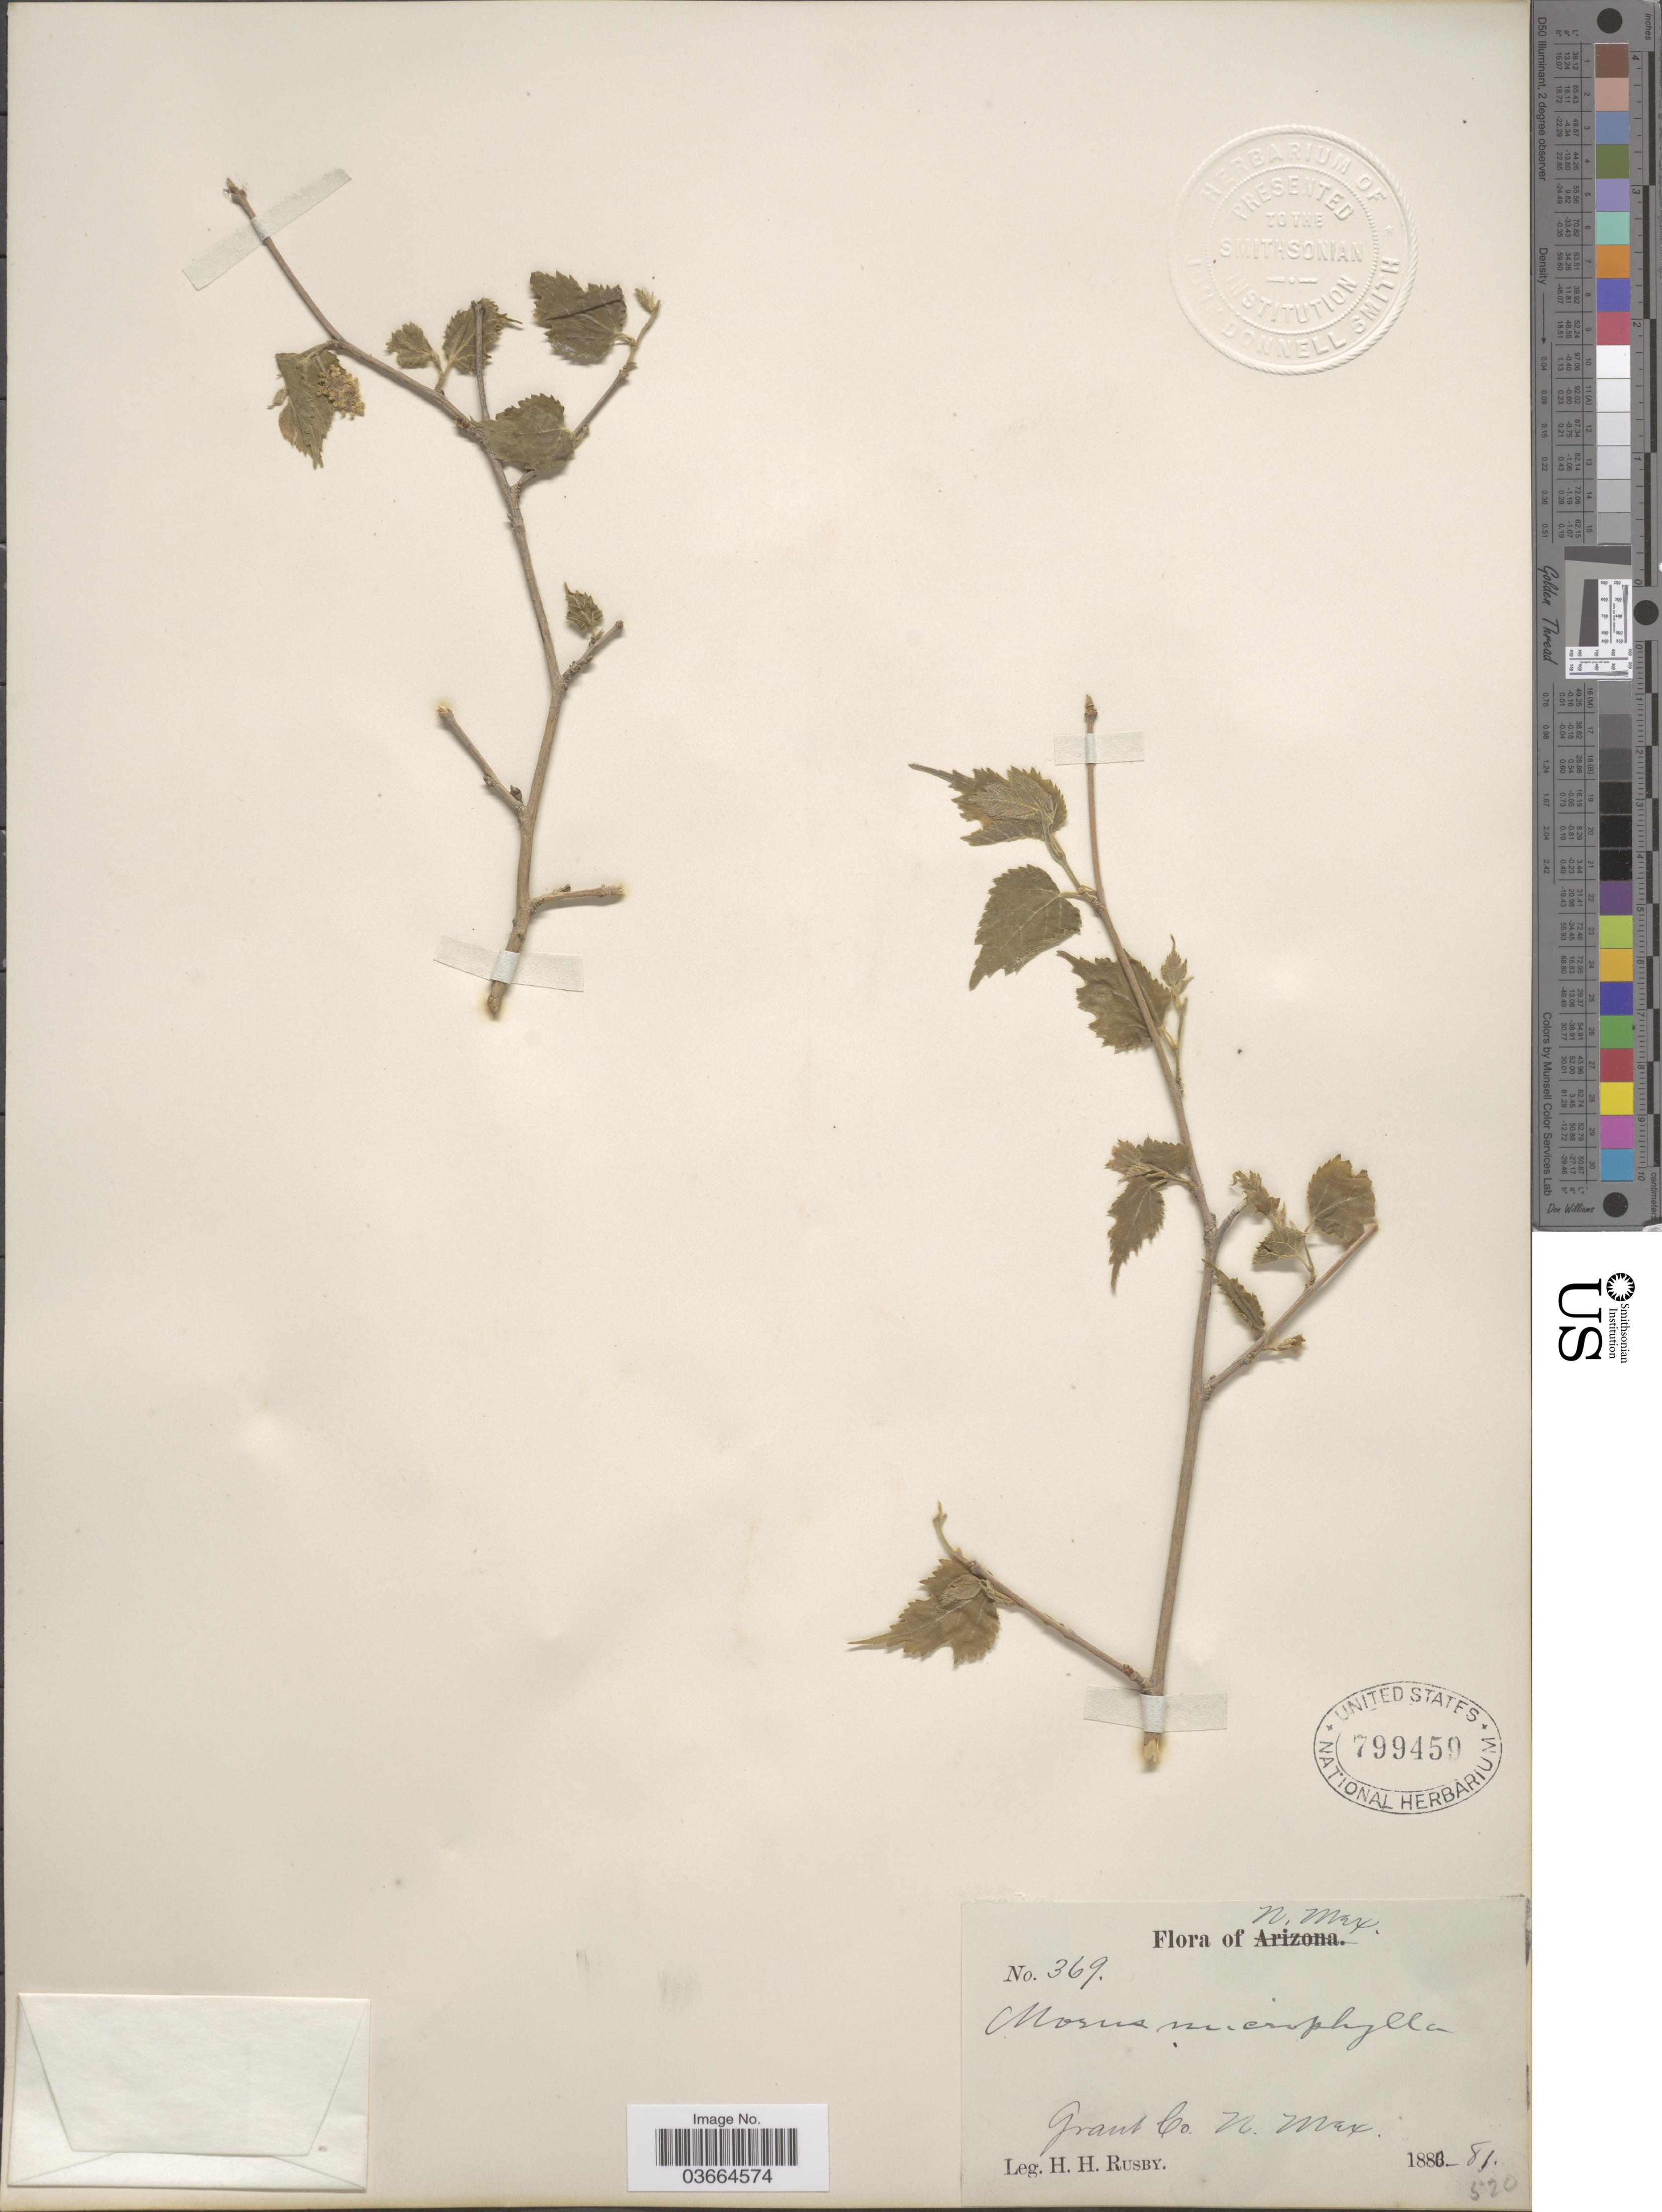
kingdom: Plantae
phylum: Tracheophyta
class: Magnoliopsida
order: Rosales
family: Moraceae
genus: Morus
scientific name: Morus microphylla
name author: Buckley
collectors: H. H. Rusby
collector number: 369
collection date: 1880/1881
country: United States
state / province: New Mexico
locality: Grant Co.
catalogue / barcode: US 799459